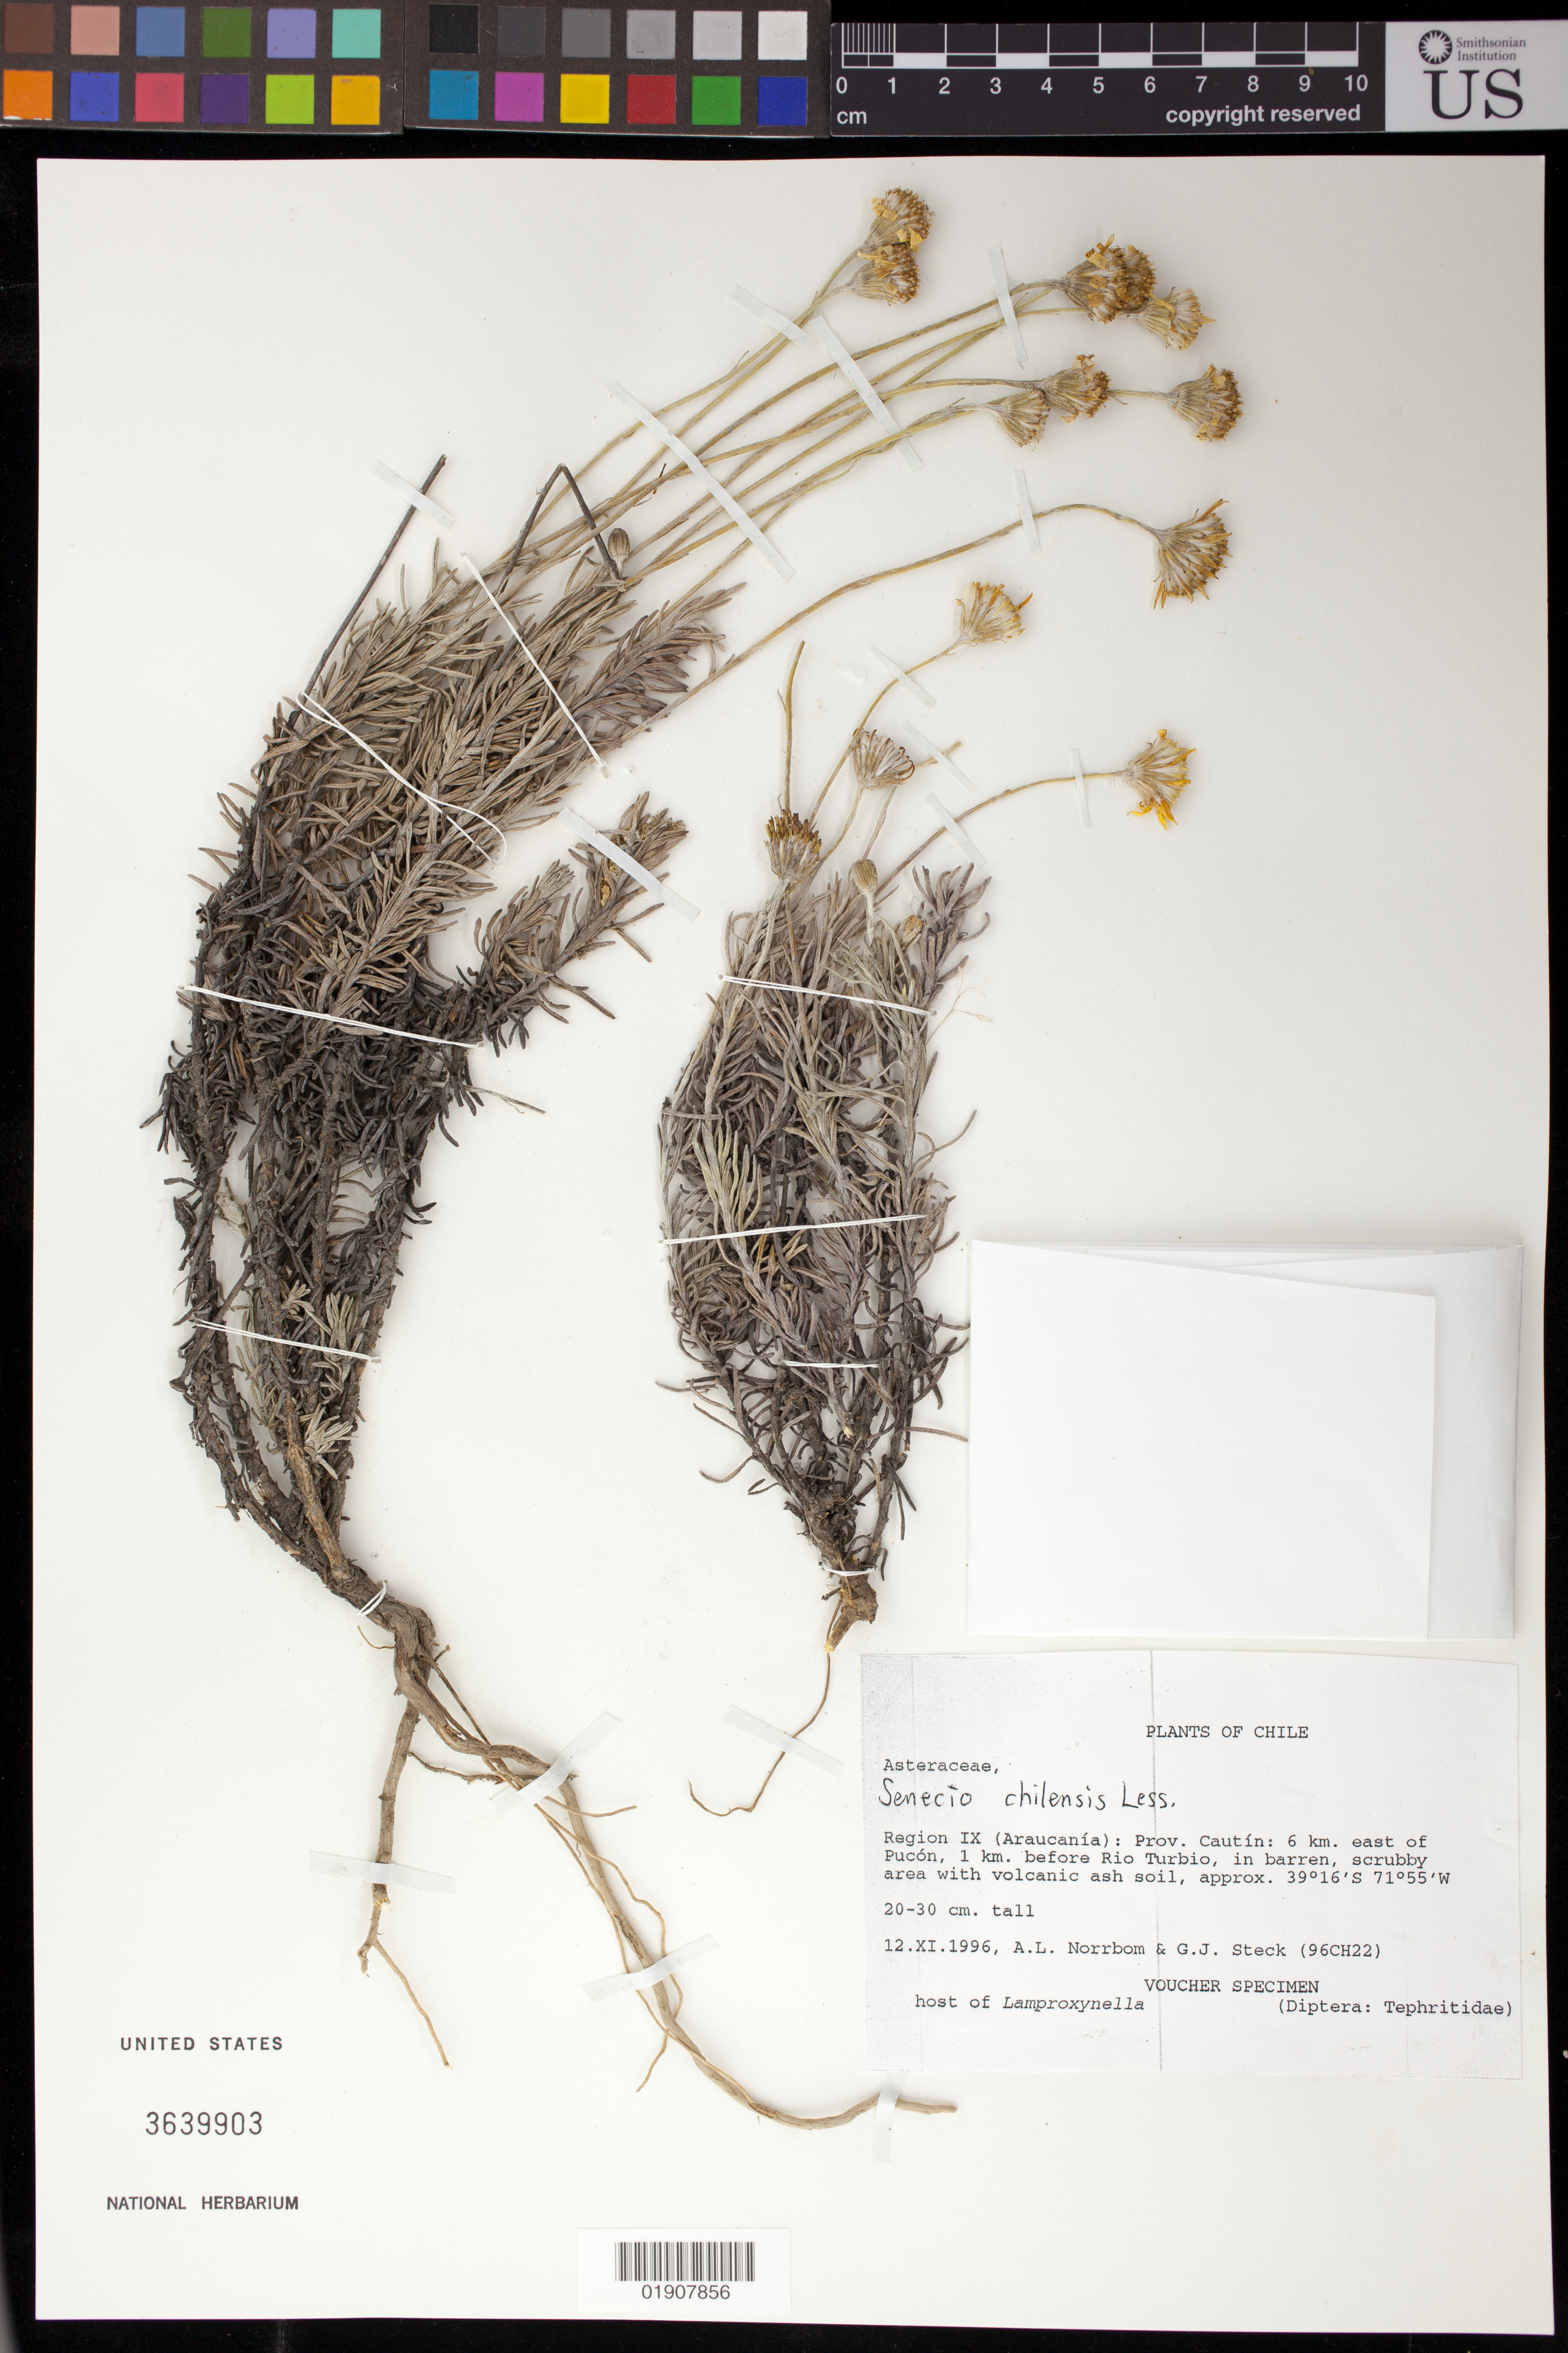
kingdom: Plantae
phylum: Tracheophyta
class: Magnoliopsida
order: Asterales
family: Asteraceae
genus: Senecio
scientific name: Senecio chilensis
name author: Less.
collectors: A. L. Norrbom & G. Steck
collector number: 96CH22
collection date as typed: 12.XI.1996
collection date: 1996-11-12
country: Chile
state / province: Araucanía (IX)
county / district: Cautin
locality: Prov. Cautin: 6km. east of Pucon, 1 km. before Rio Turbio.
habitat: in barren, scrubby area with volcanic ash soil.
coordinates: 39 16 S, 71 55 W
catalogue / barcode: US 3639903